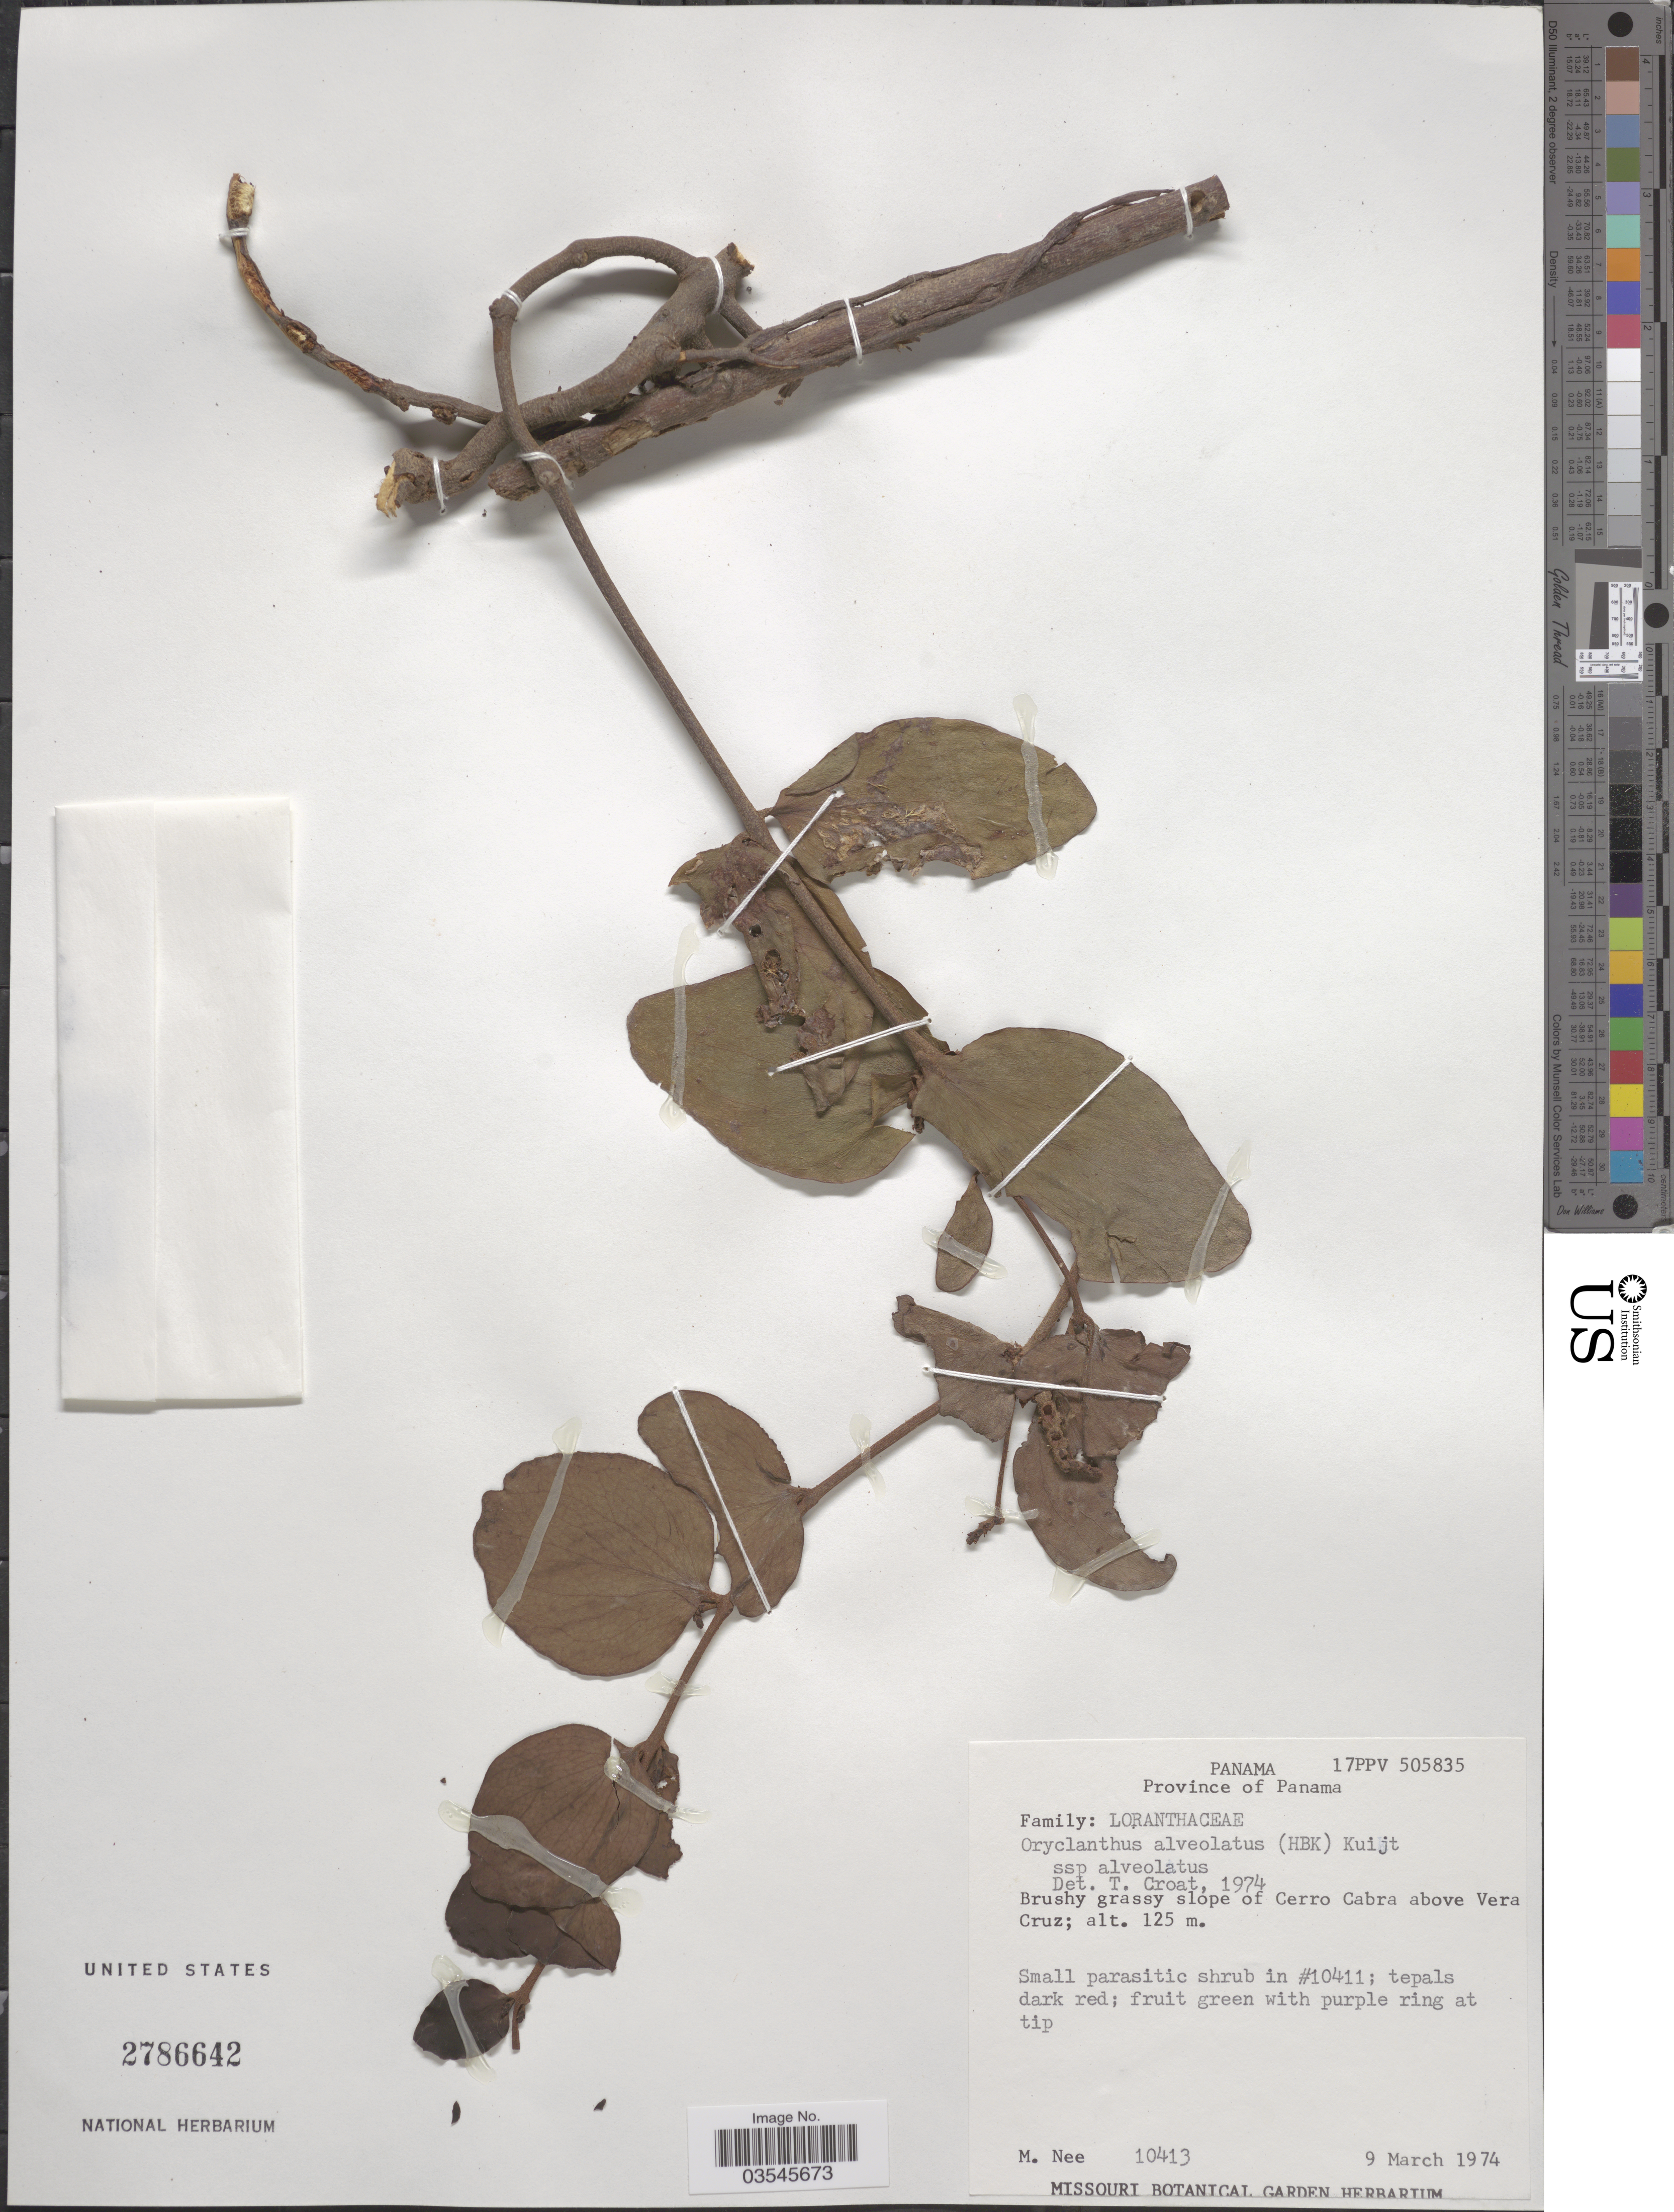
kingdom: Plantae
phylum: Tracheophyta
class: Magnoliopsida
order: Santalales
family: Loranthaceae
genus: Oryctanthus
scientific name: Oryctanthus alveolatus subsp. alveolatus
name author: (Kunth) Kuijt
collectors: M. Nee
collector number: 10413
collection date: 1974-03-09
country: Panama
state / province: Panamá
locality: Brushy grassy slope of Cerro Cabra above Vera Cruz.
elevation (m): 125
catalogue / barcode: US 2786642